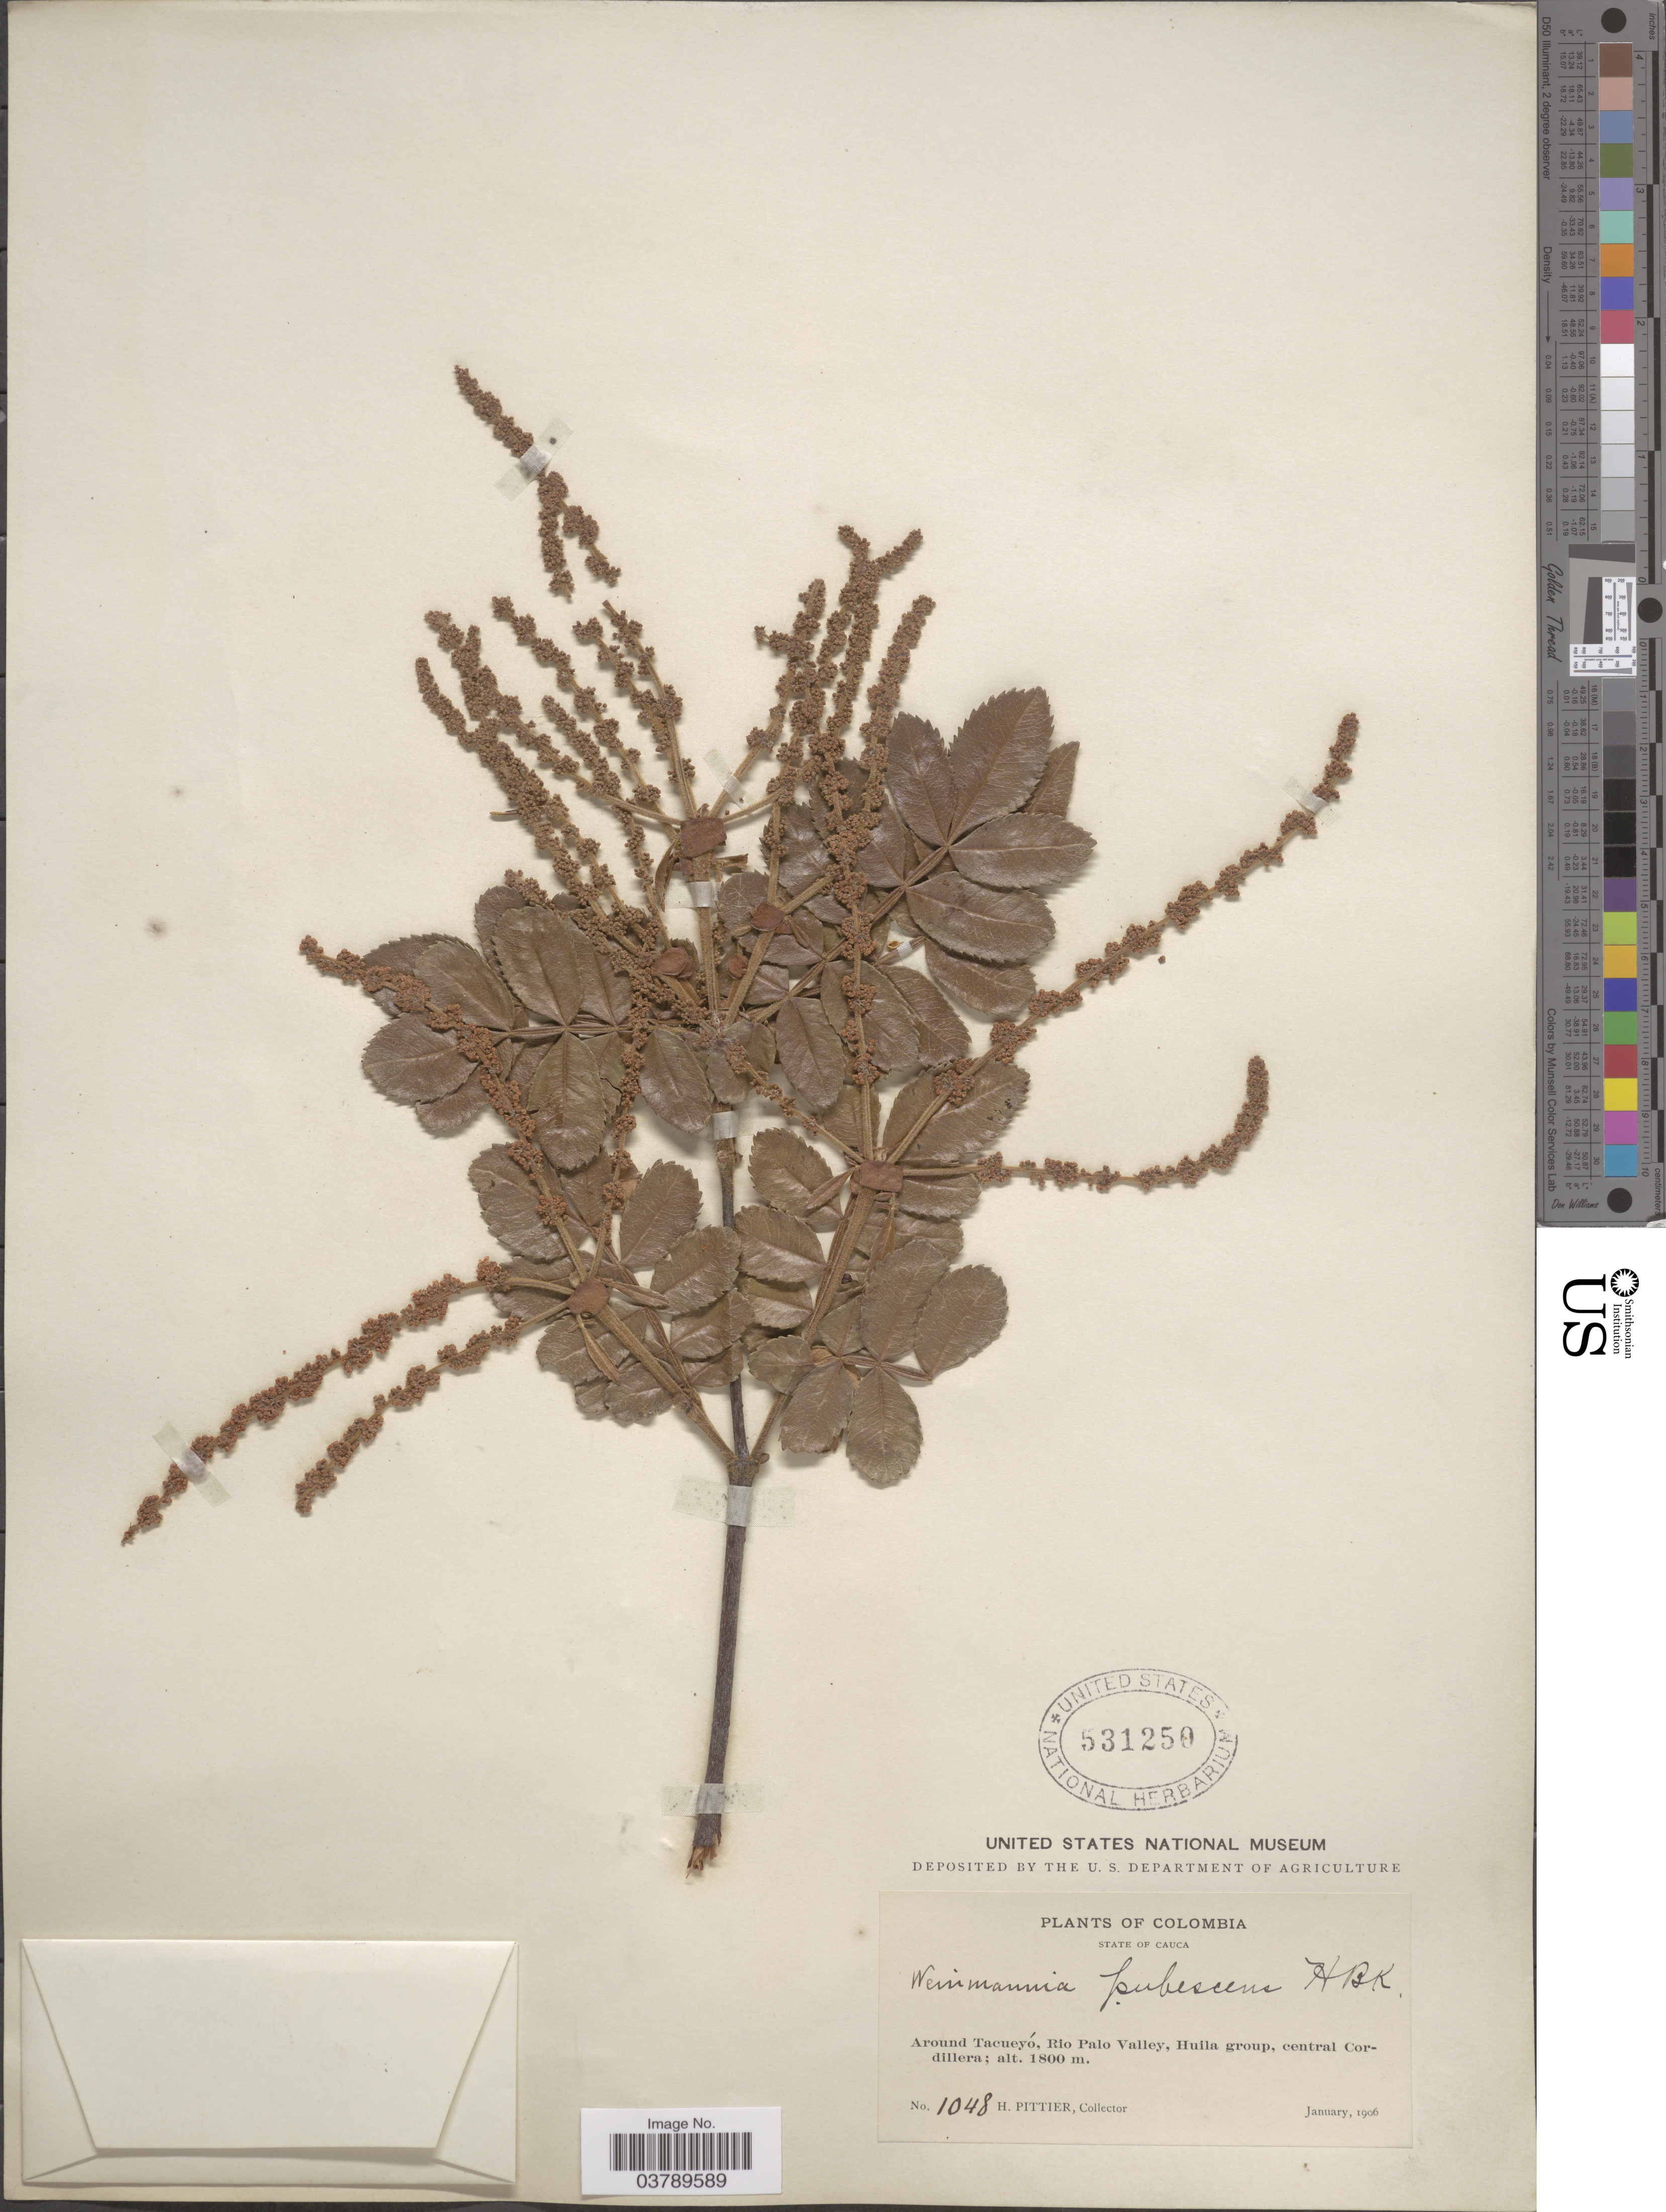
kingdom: Plantae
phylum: Tracheophyta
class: Magnoliopsida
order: Oxalidales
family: Cunoniaceae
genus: Weinmannia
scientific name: Weinmannia pubescens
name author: Kunth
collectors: H. F. Pittier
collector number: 1048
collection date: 1906-01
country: Colombia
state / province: Cauca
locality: Around Tacueyó, Rio Palo Valley, Huila group, central Cordillera.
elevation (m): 1800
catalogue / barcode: US 531250